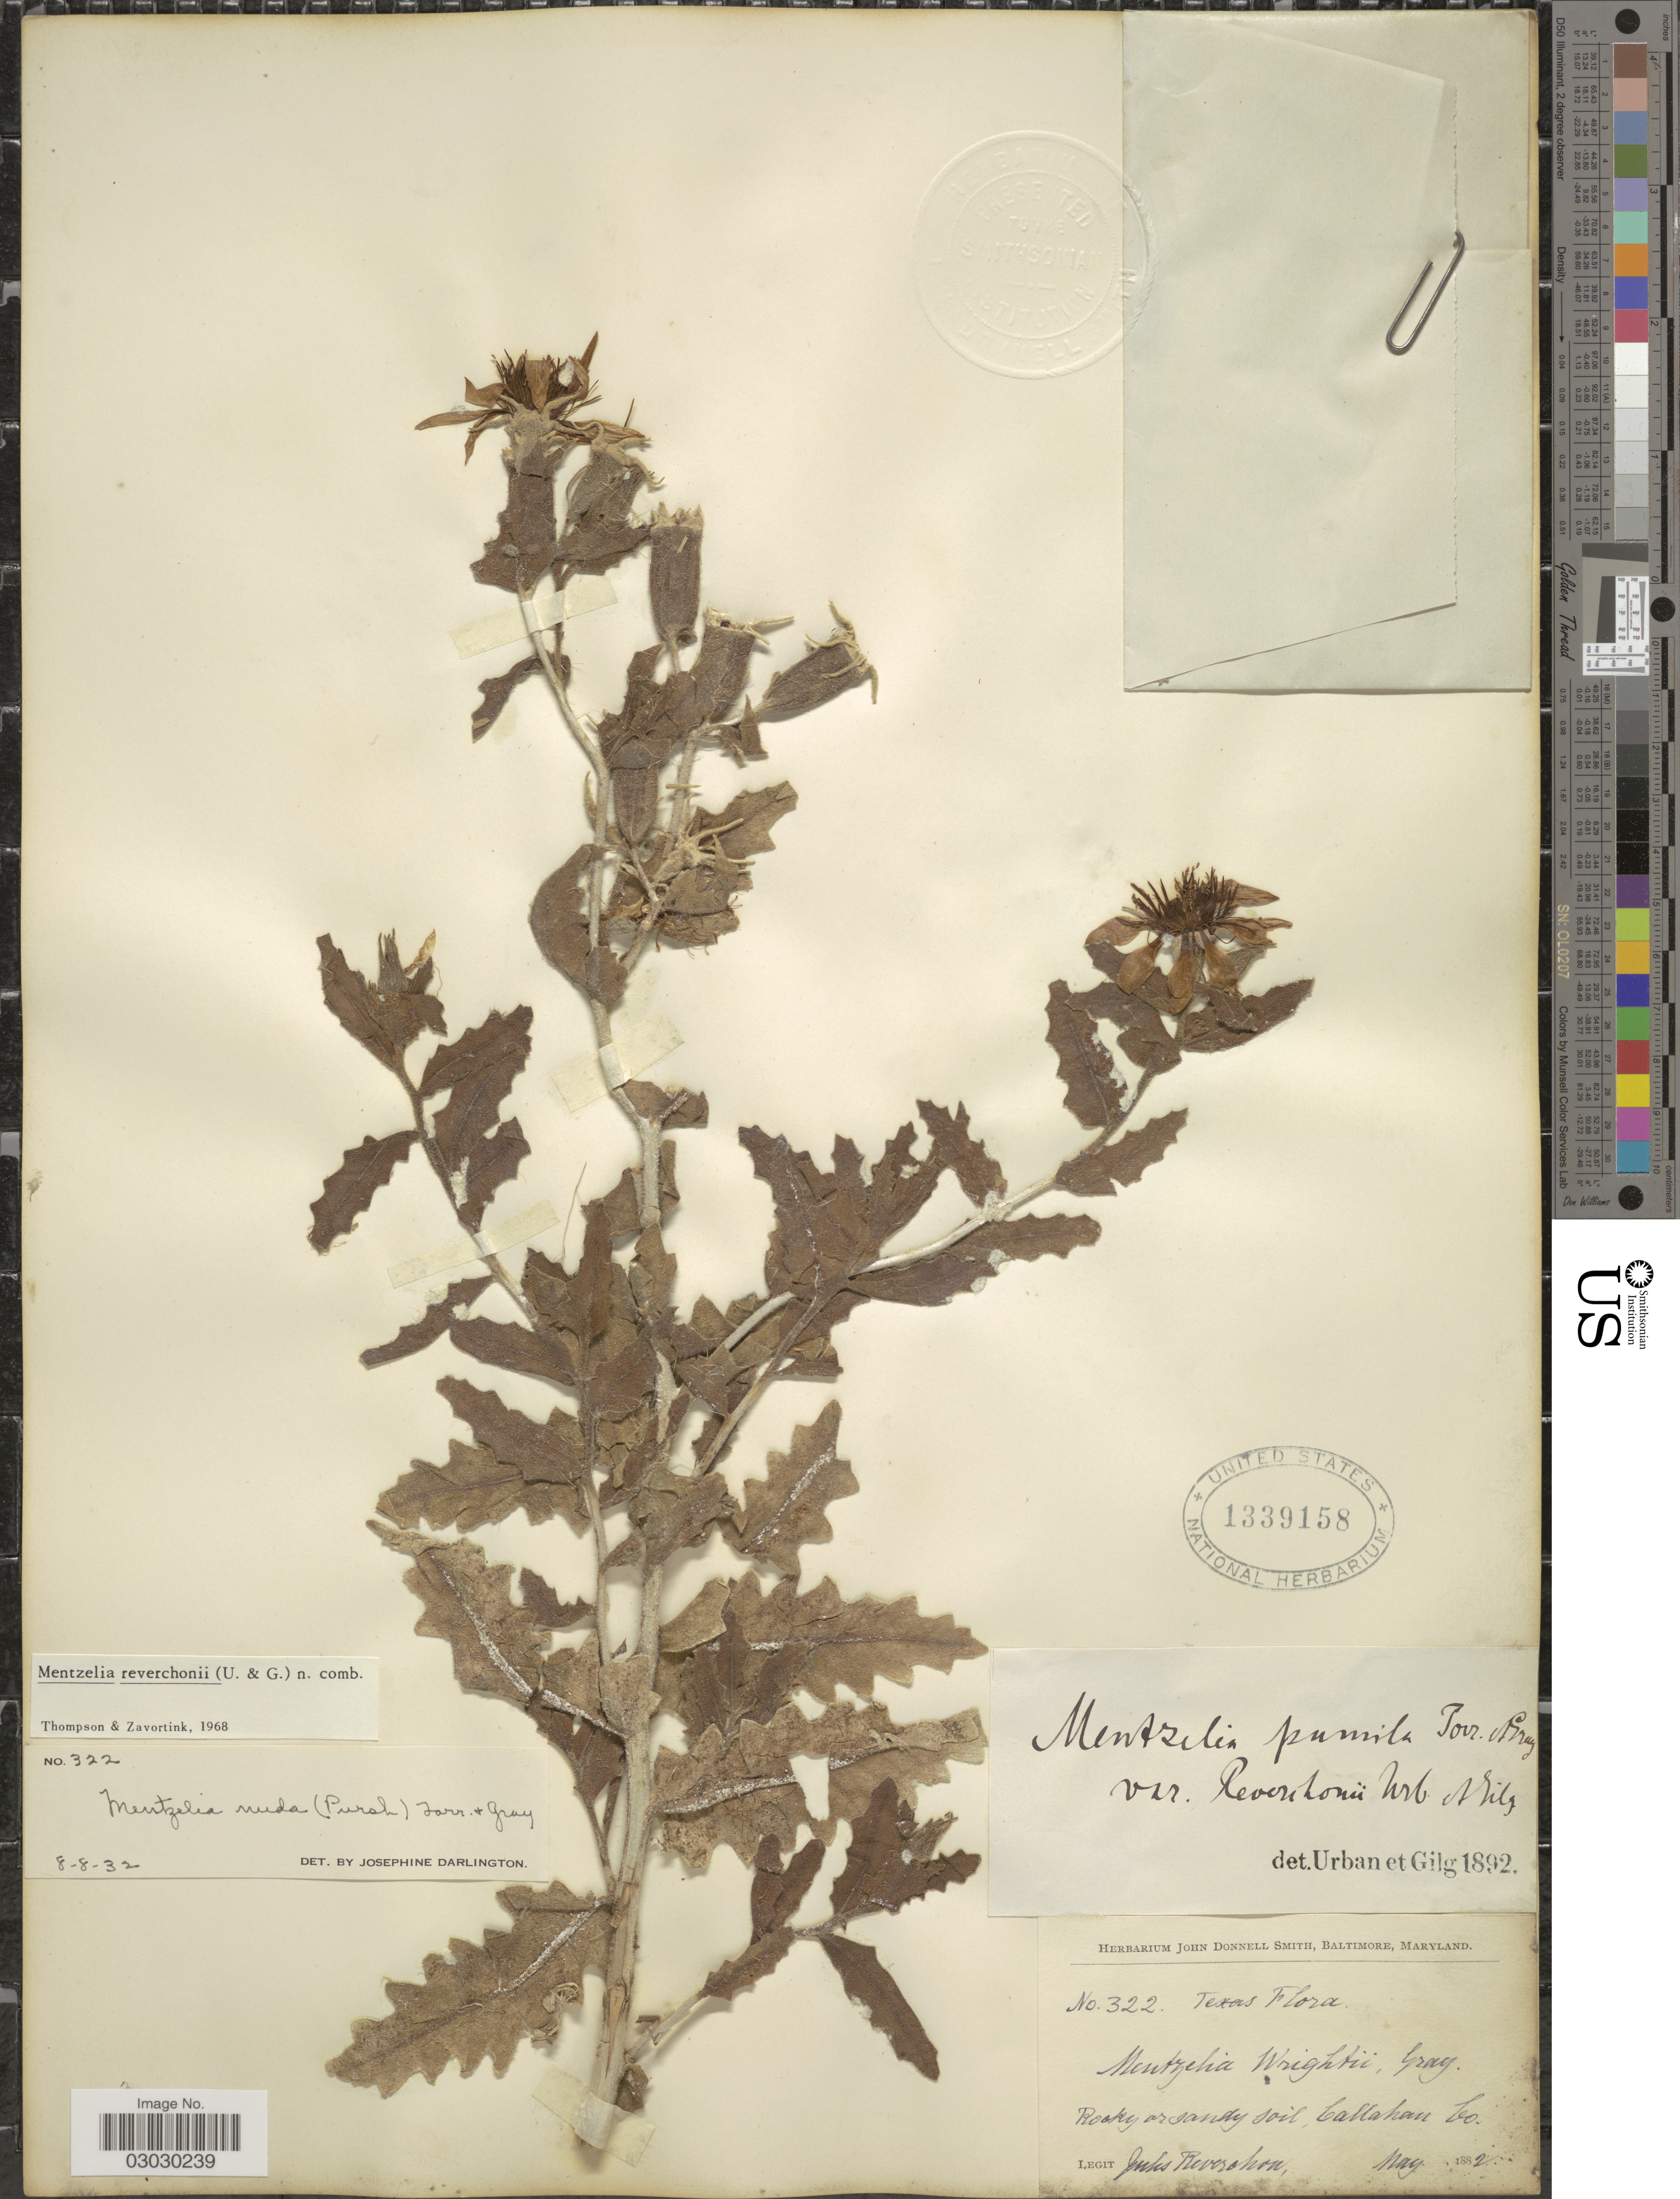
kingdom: Plantae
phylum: Tracheophyta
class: Magnoliopsida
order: Cornales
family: Loasaceae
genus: Mentzelia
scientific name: Mentzelia reverchonii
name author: (Urb.) H.J. Thomps. & Zavort.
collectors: J. Reverchon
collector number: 322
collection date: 1882-05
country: United States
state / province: Texas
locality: Callahan Co.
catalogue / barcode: US 1339158